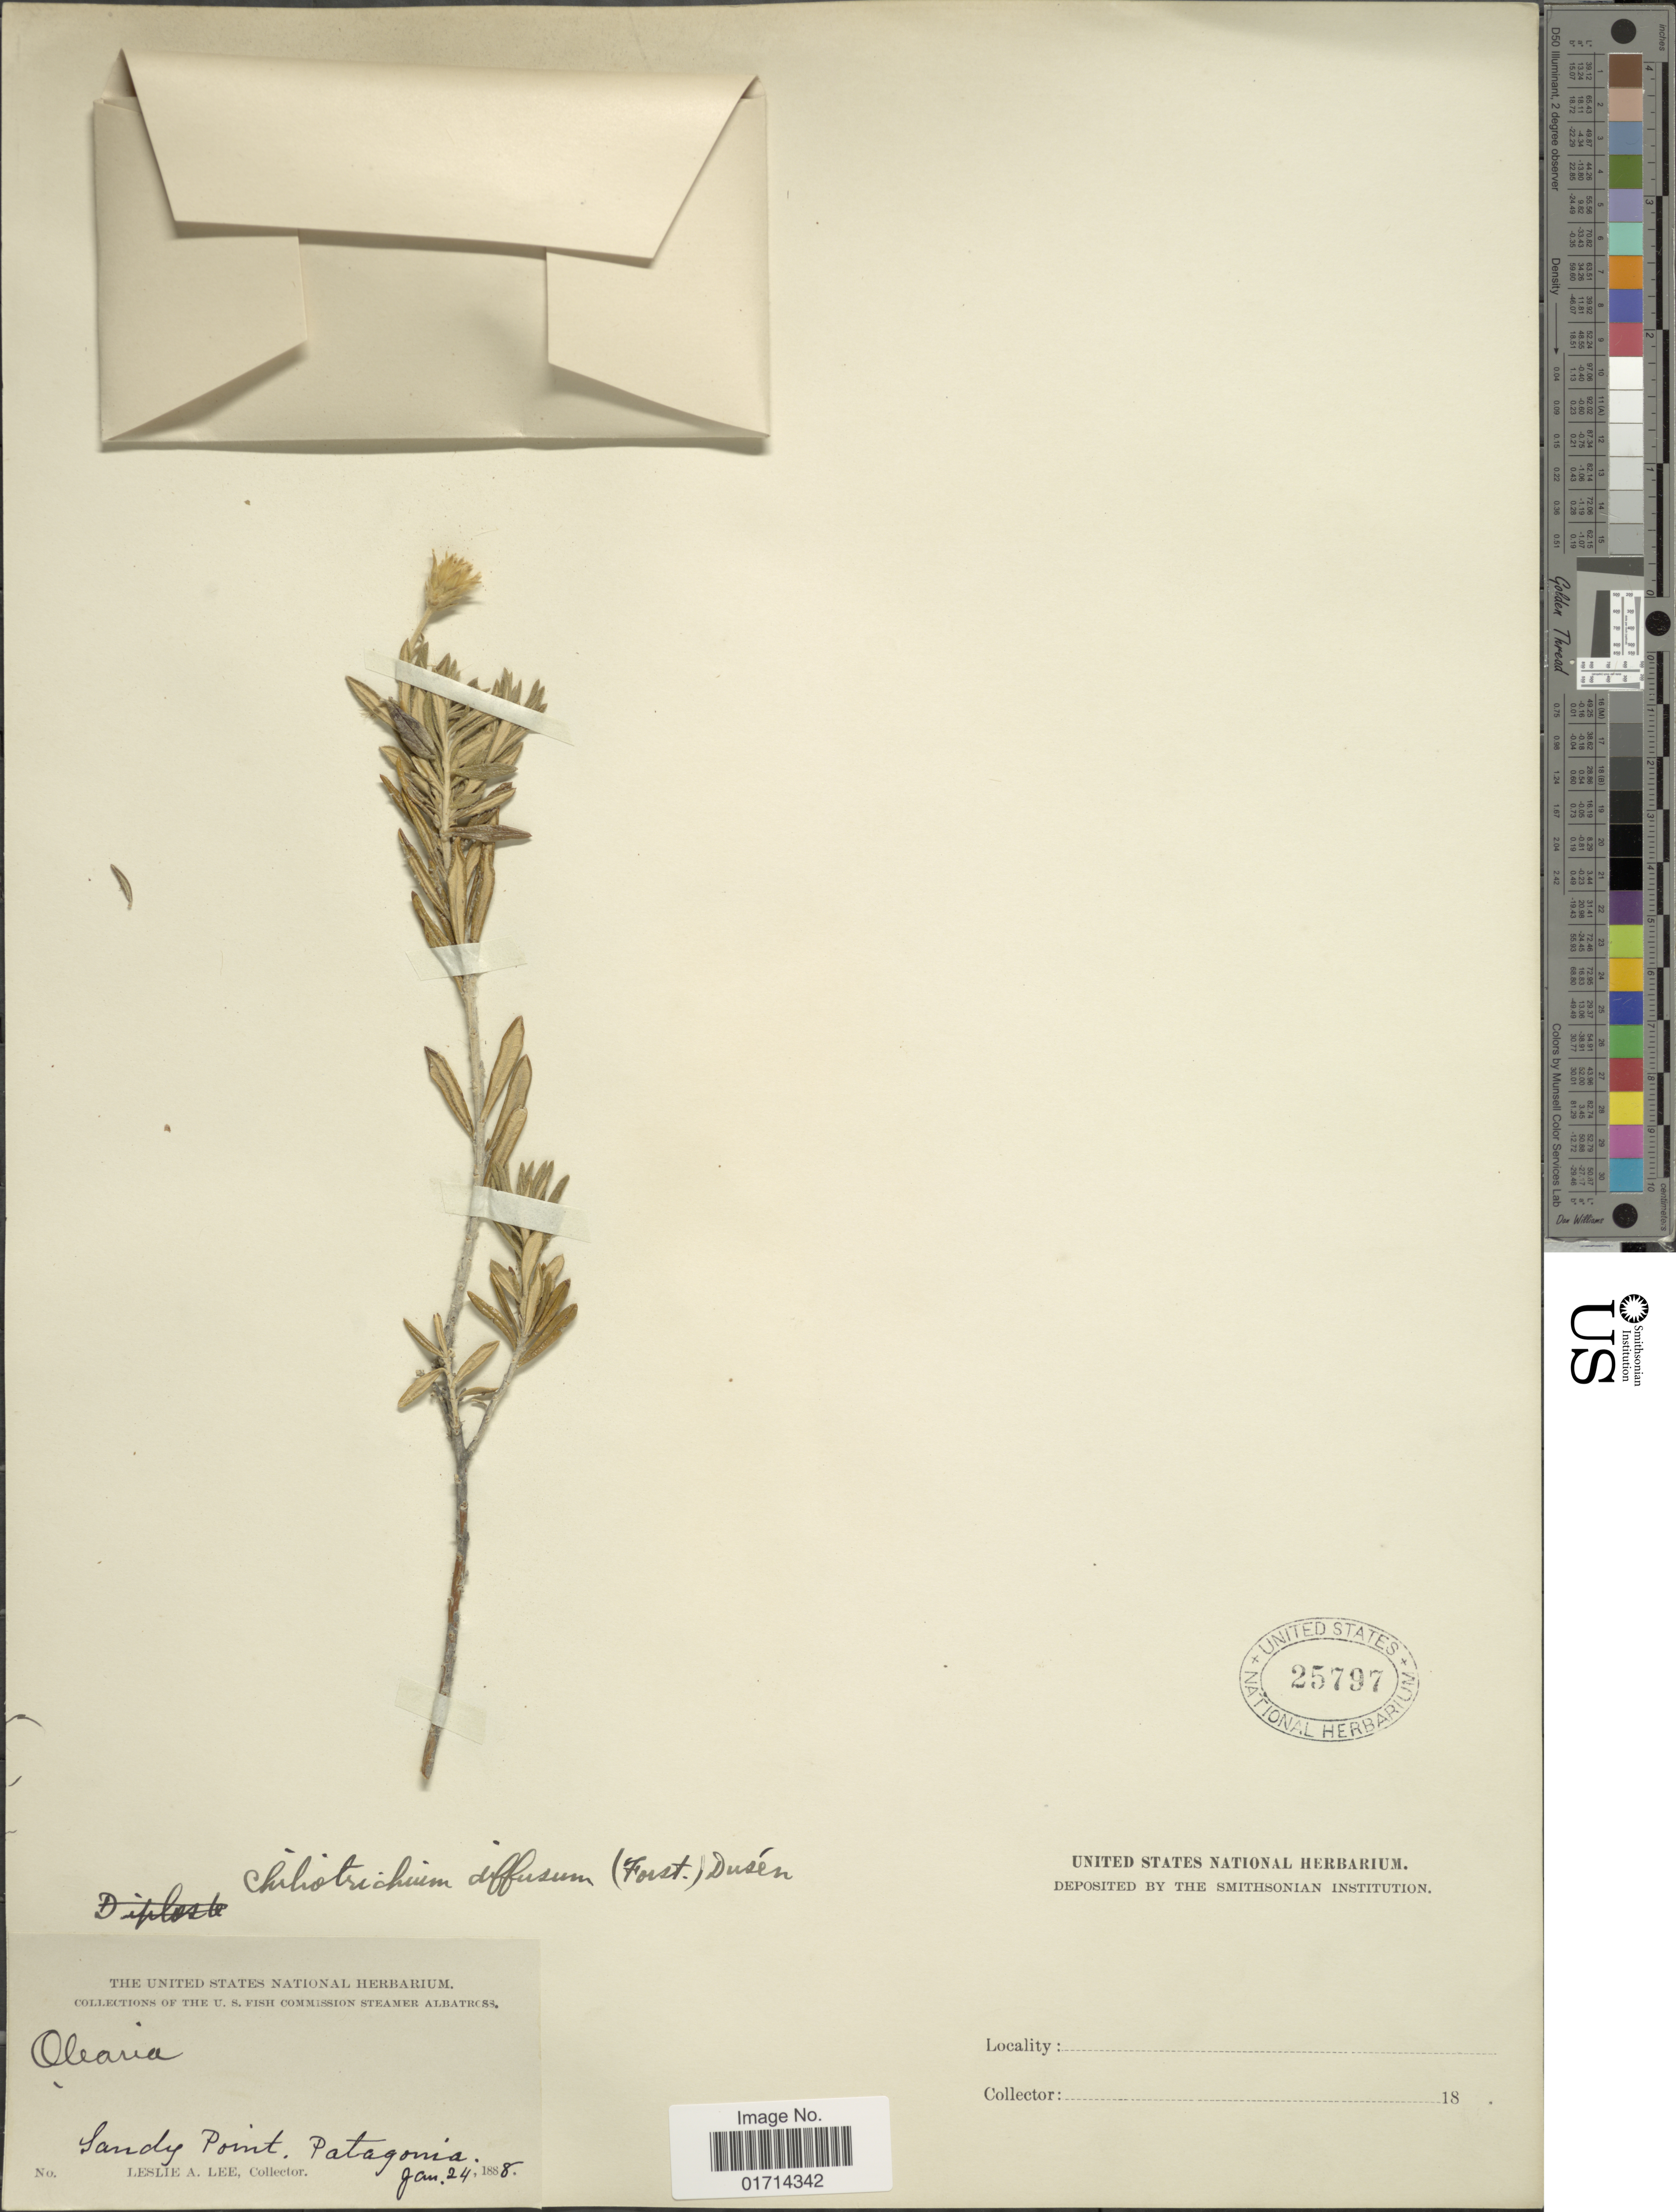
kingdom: Plantae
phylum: Tracheophyta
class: Magnoliopsida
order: Asterales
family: Asteraceae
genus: Chiliotrichum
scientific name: Chiliotrichum diffusum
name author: (G. Forst.) Kuntze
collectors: L. Lee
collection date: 1888-01-24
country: Chile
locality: Sandy Point, Patagonia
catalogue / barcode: US 25797